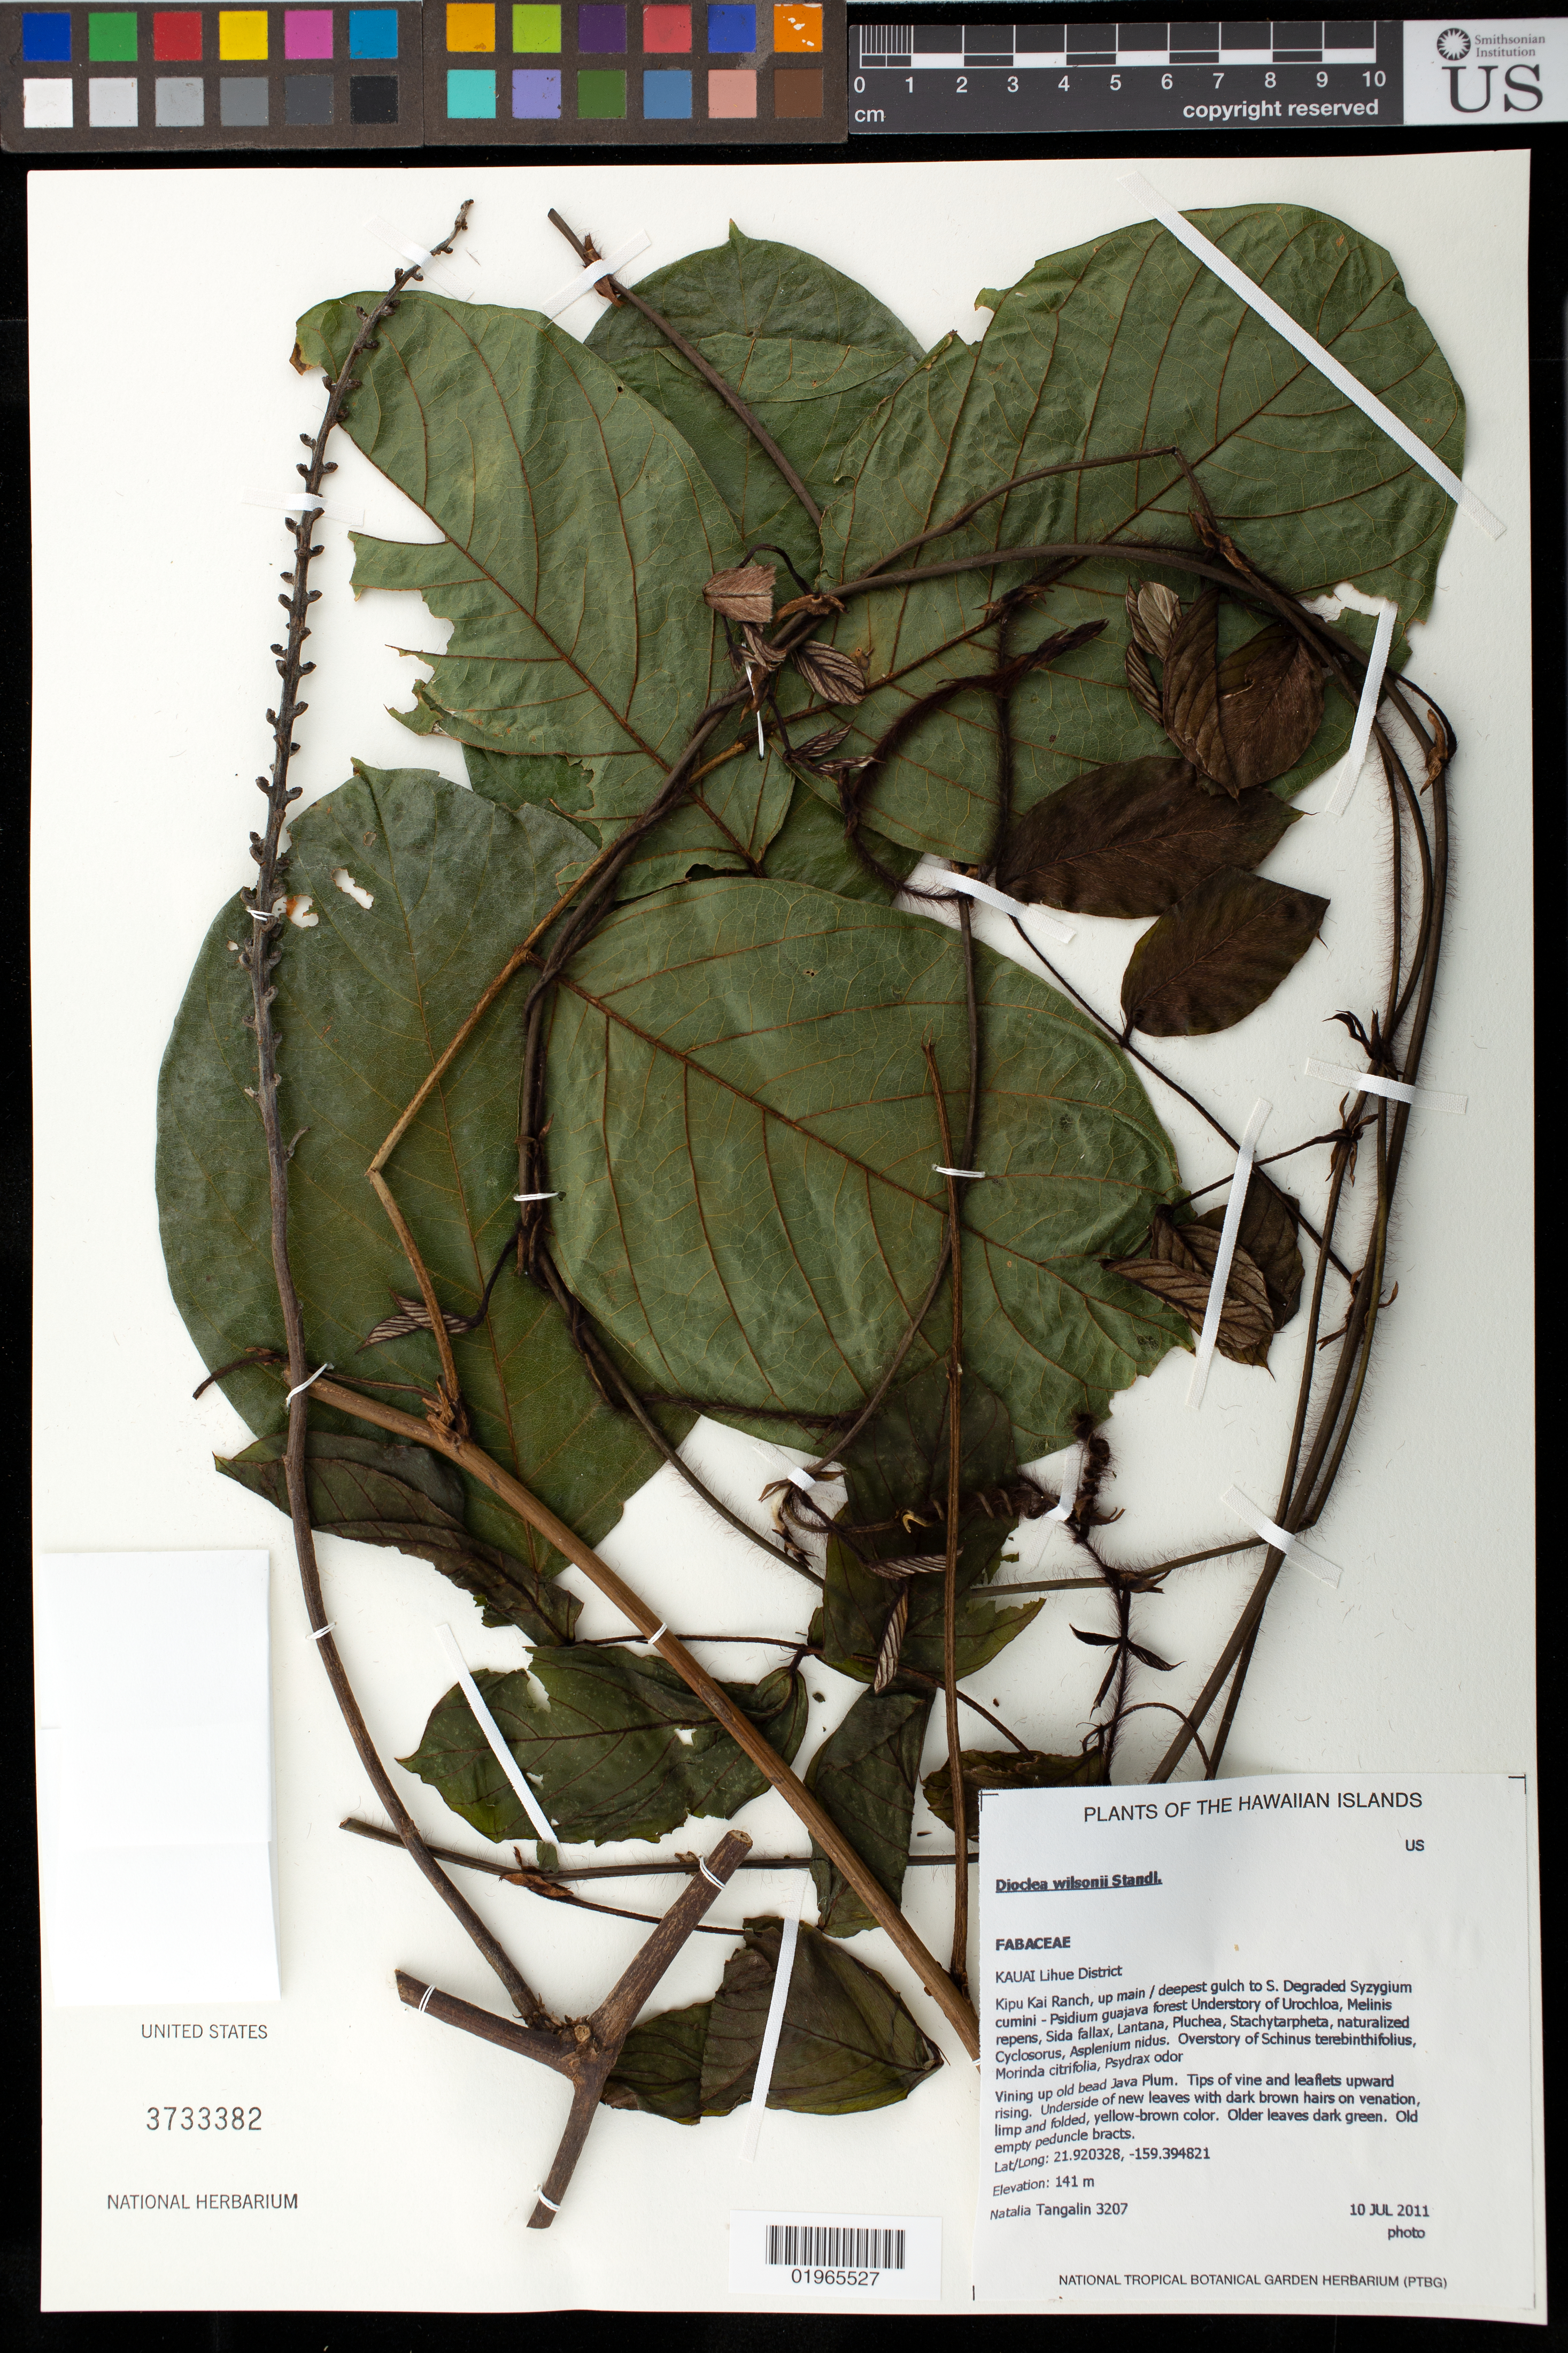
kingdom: Plantae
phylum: Tracheophyta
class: Magnoliopsida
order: Fabales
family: Fabaceae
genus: Macropsychanthus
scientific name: Macropsychanthus wilsonii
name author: (Standl.) L.P. Queiroz & Snak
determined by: Wagner, W. L., (BOT), Smithsonian Institution - National Museum of Natural History (UNITED STATES)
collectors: N. Tangalin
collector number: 3207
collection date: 2011-07-10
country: United States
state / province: Hawaii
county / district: Kauai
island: Kaua'i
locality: Lihue District, Kipu Kai Ranch, up main/deepest gulch to S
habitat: Degraded forest understory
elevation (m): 141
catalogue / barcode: US 3733382